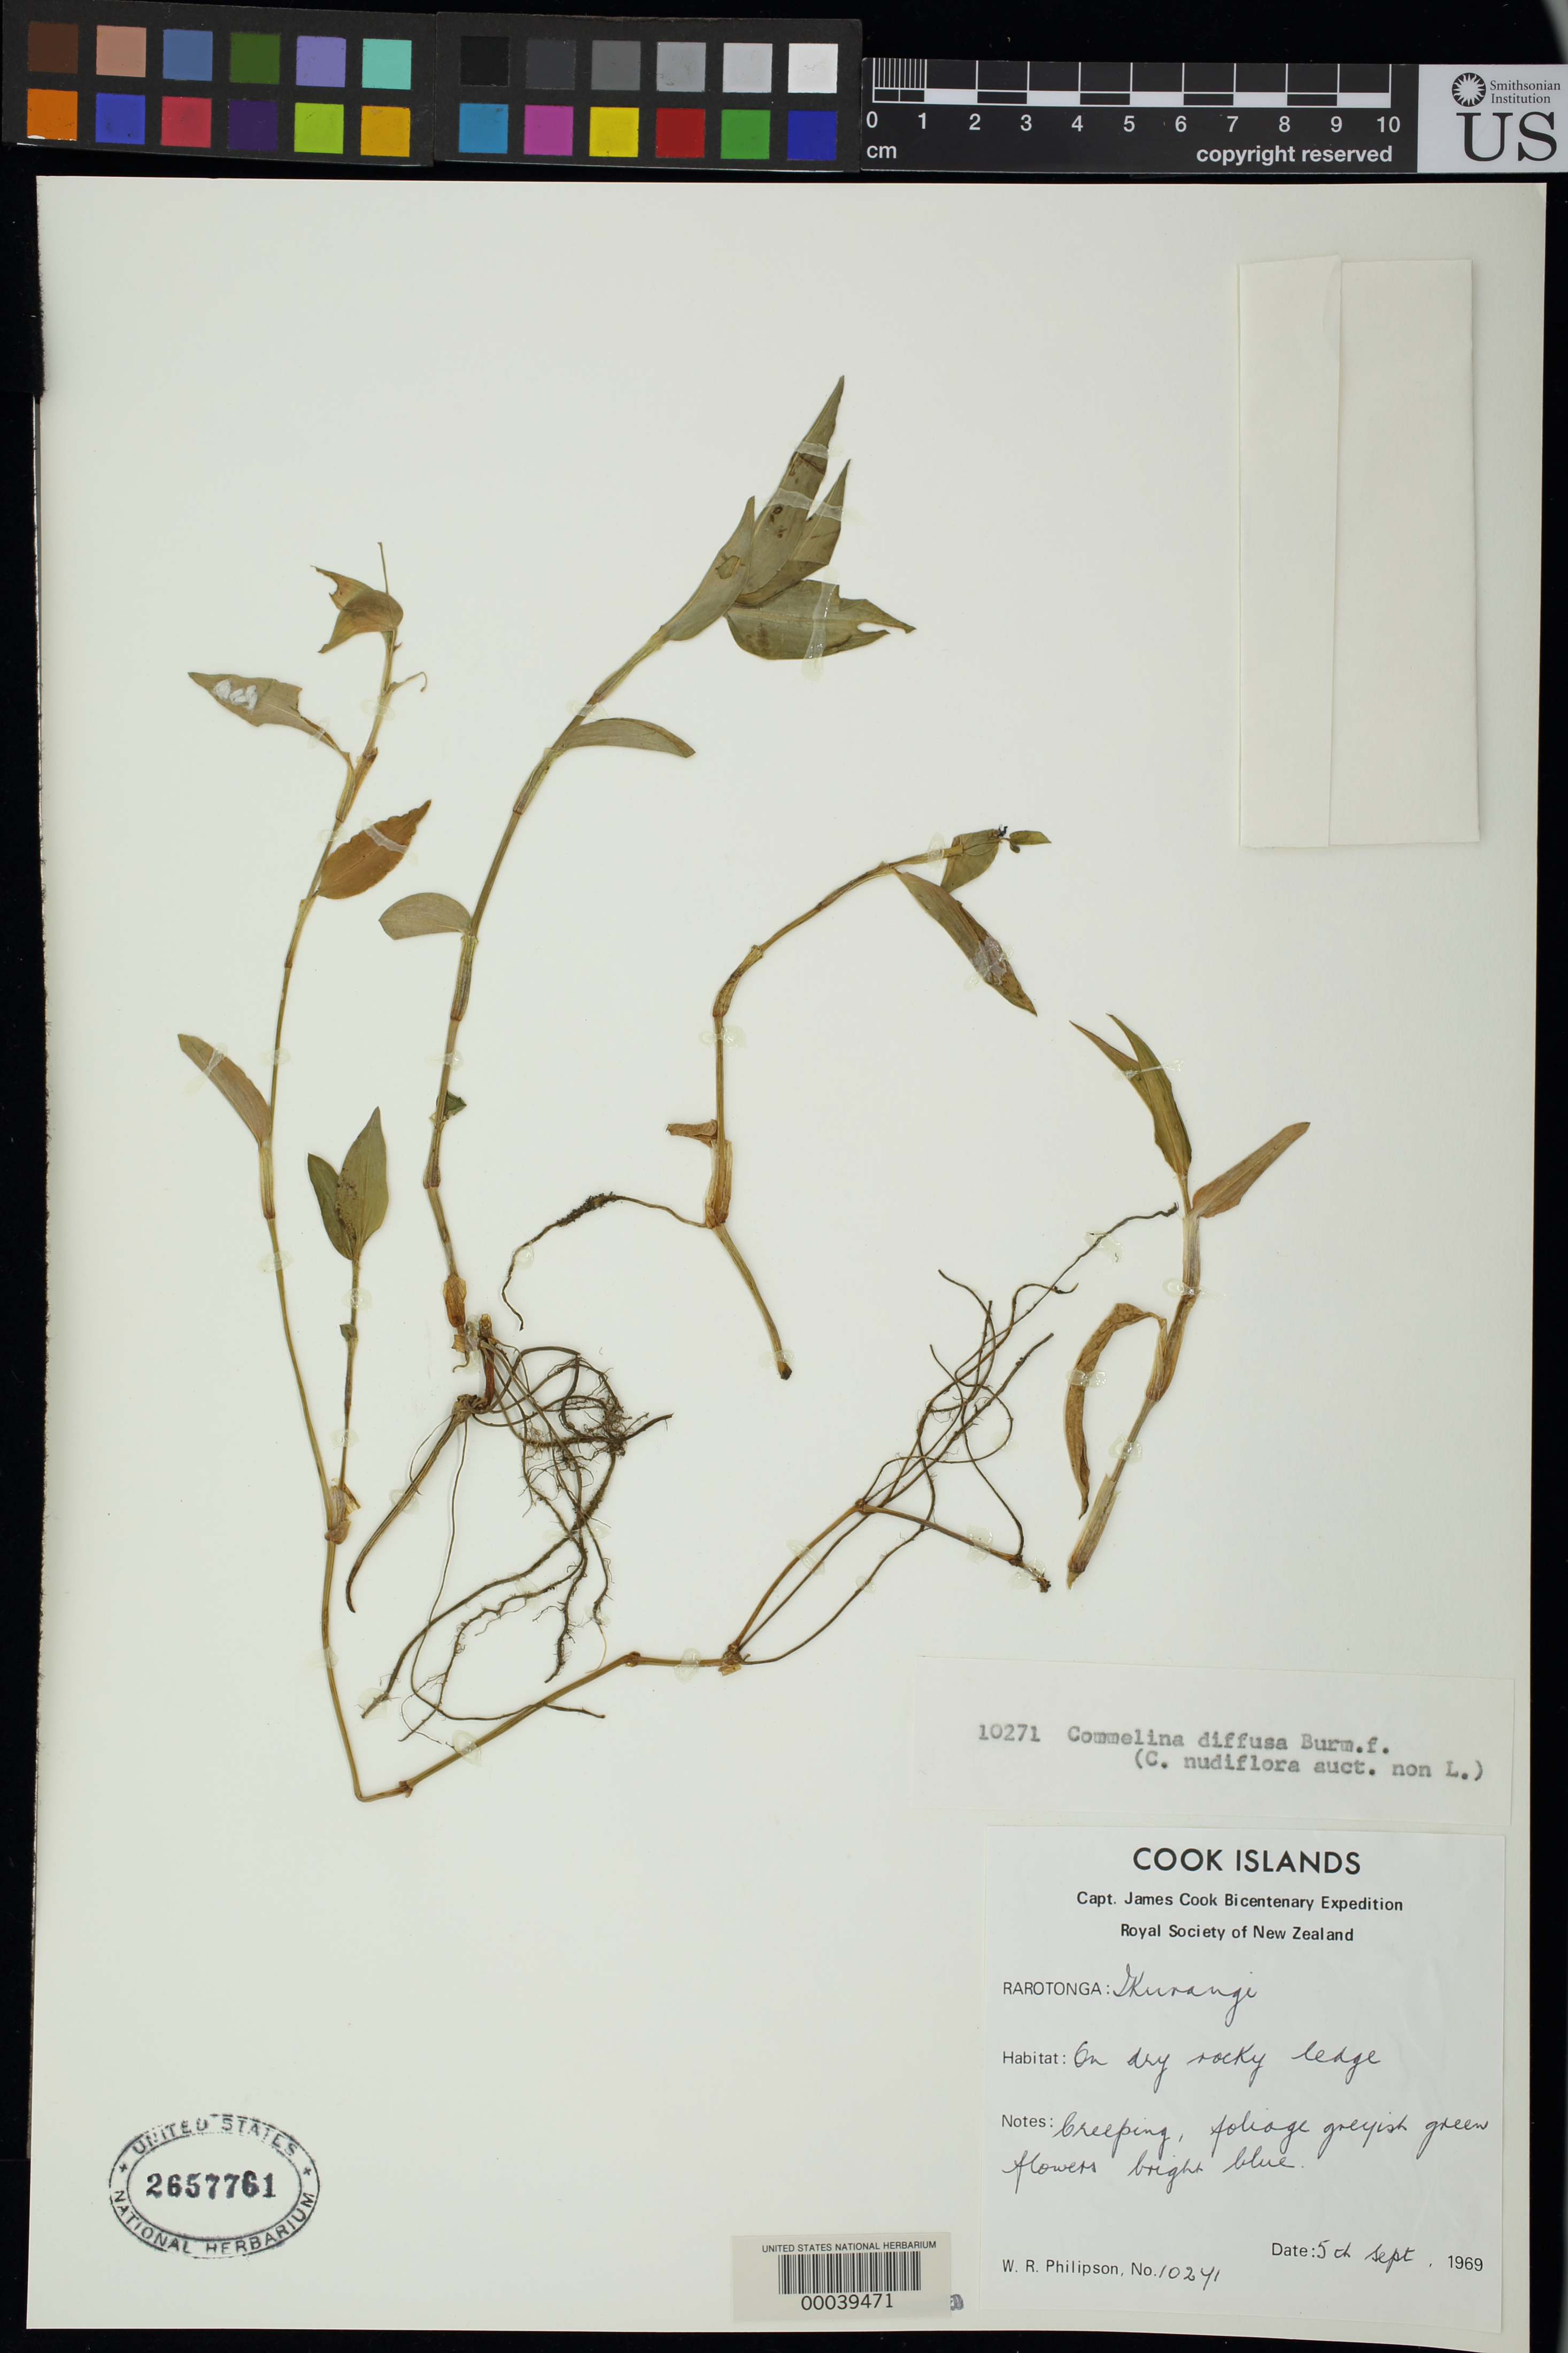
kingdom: Plantae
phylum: Tracheophyta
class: Liliopsida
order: Commelinales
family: Commelinaceae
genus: Commelina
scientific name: Commelina diffusa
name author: Burm. f.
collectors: W. R. Philipson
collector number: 10241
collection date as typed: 05 Sep 1969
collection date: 1969-09-05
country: Cook Islands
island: Rarotonga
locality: Ikunangi [Southern Cook Is.]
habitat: Dry soil, rocky ledge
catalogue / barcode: US 2657761